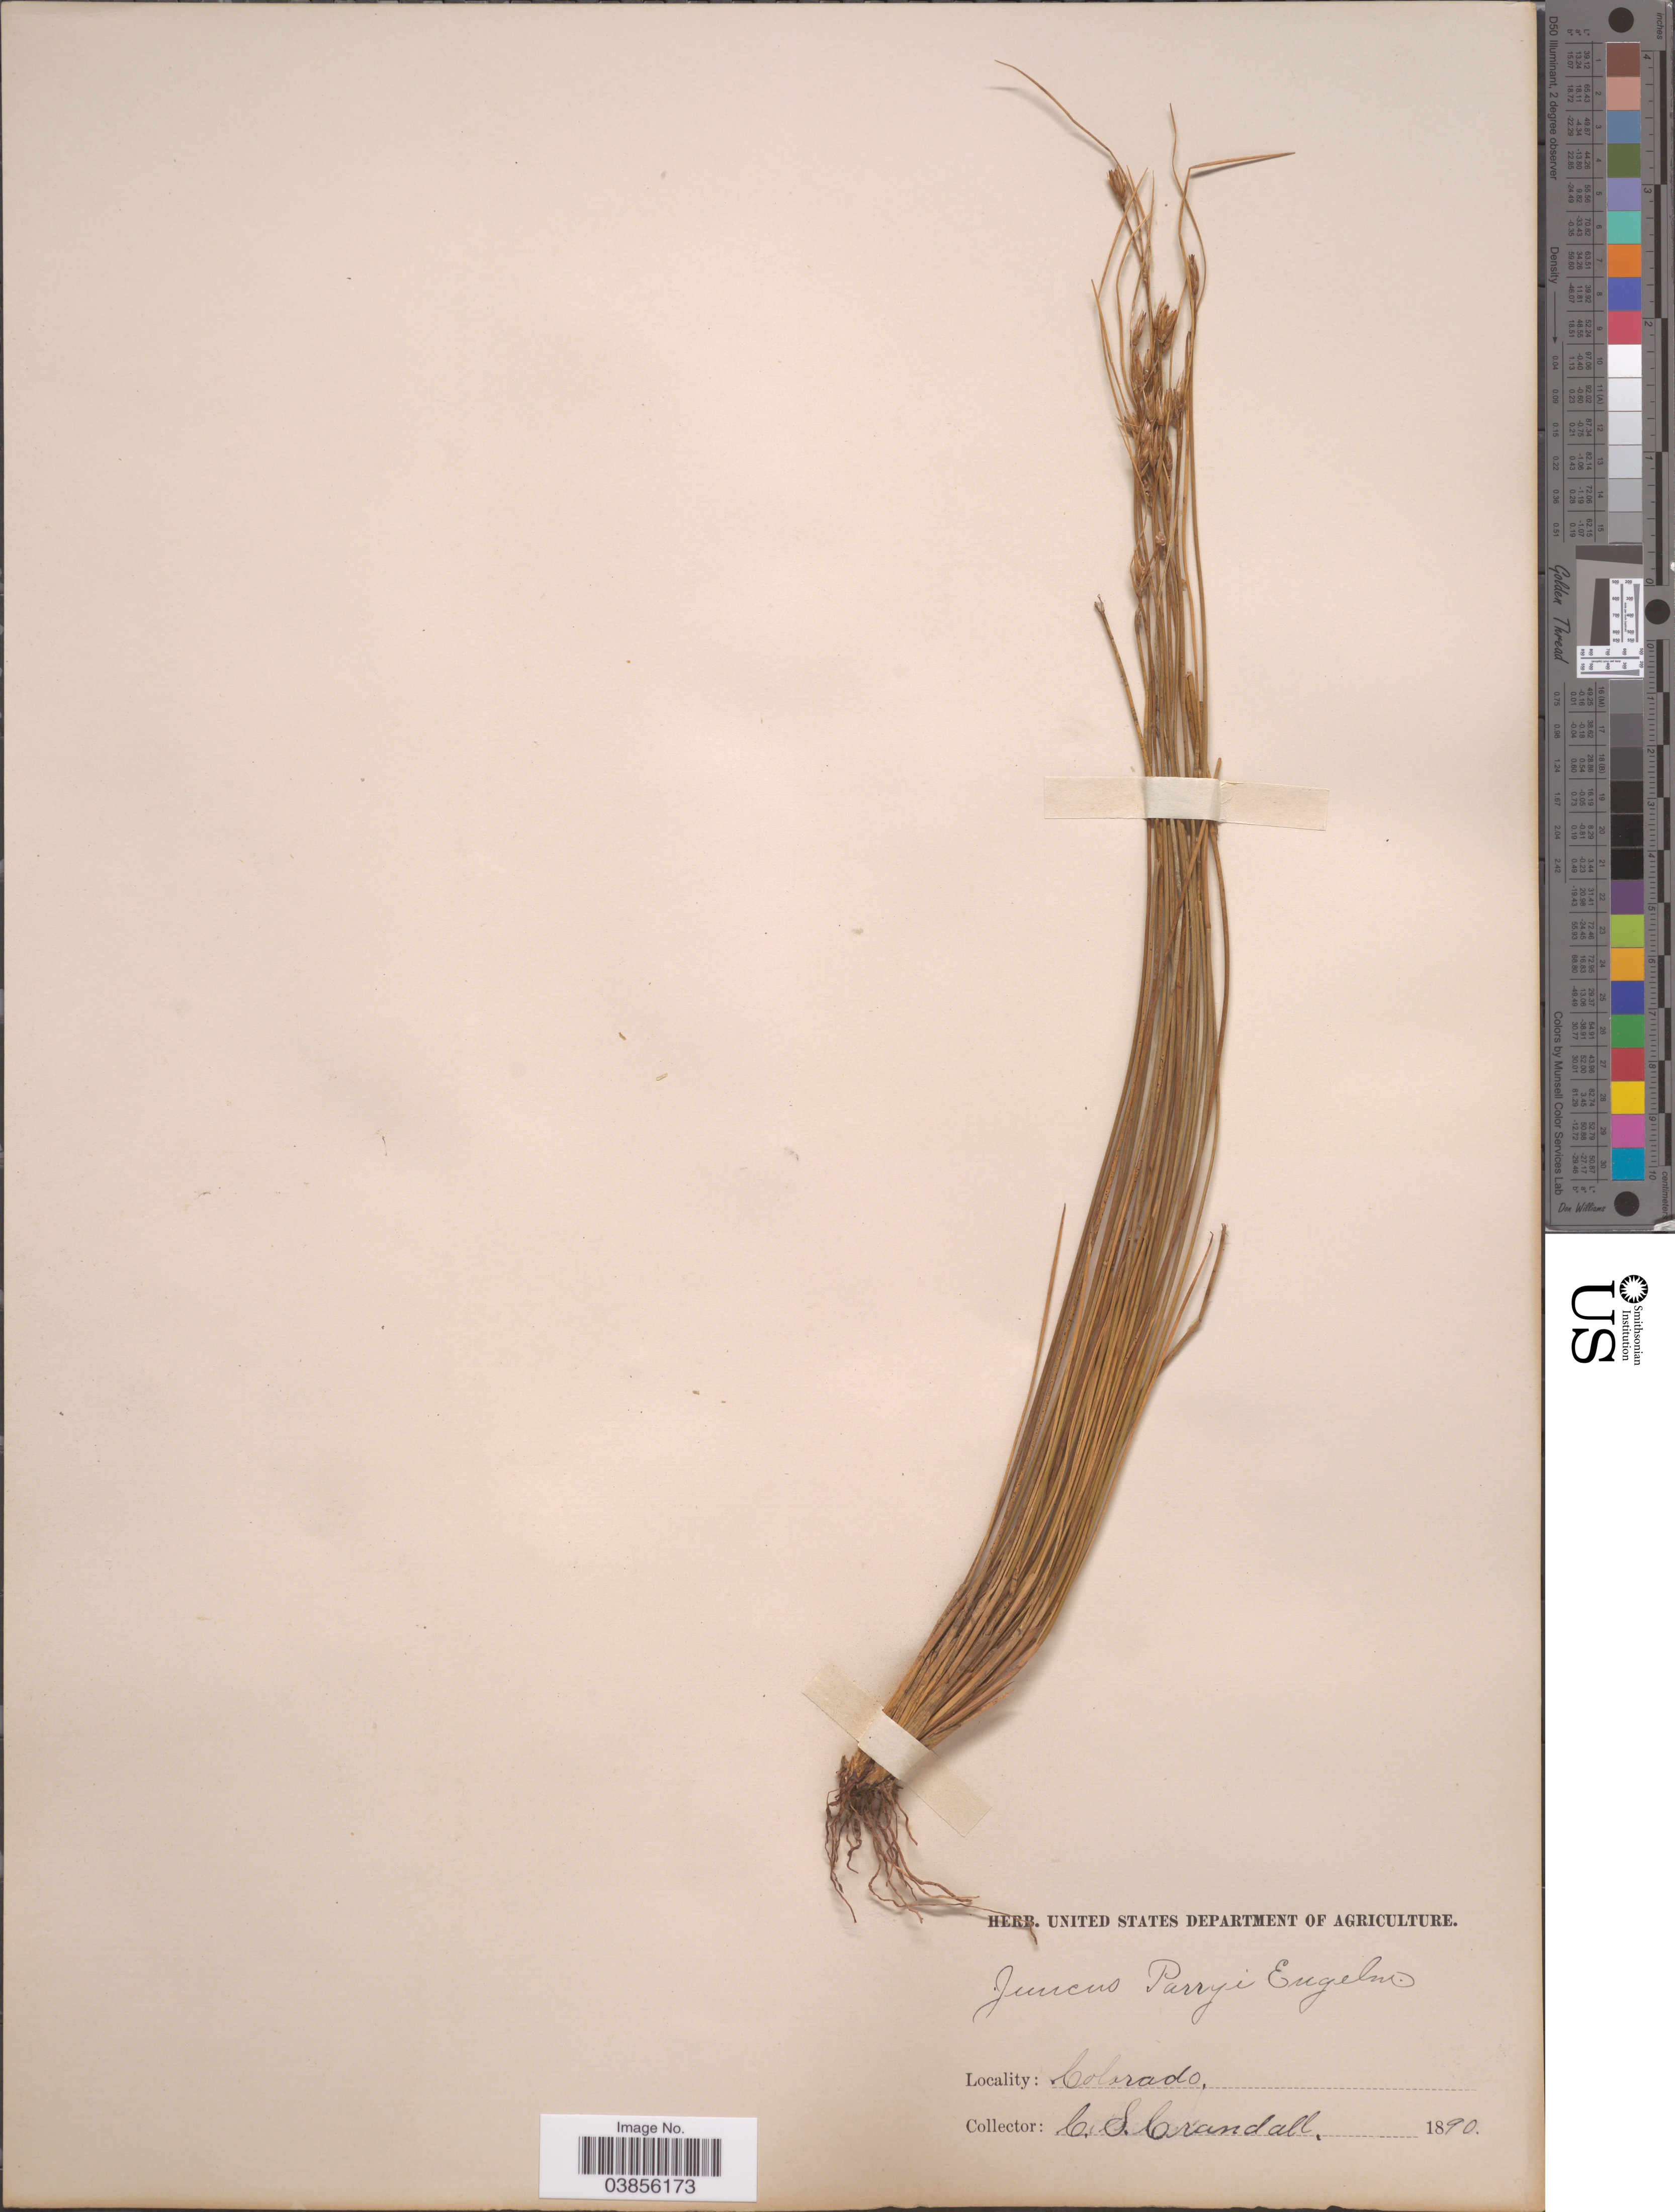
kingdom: Plantae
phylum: Tracheophyta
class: Liliopsida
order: Poales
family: Juncaceae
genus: Juncus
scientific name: Juncus parryi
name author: Engelm.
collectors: C. Crandall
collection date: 1890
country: United States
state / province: Colorado